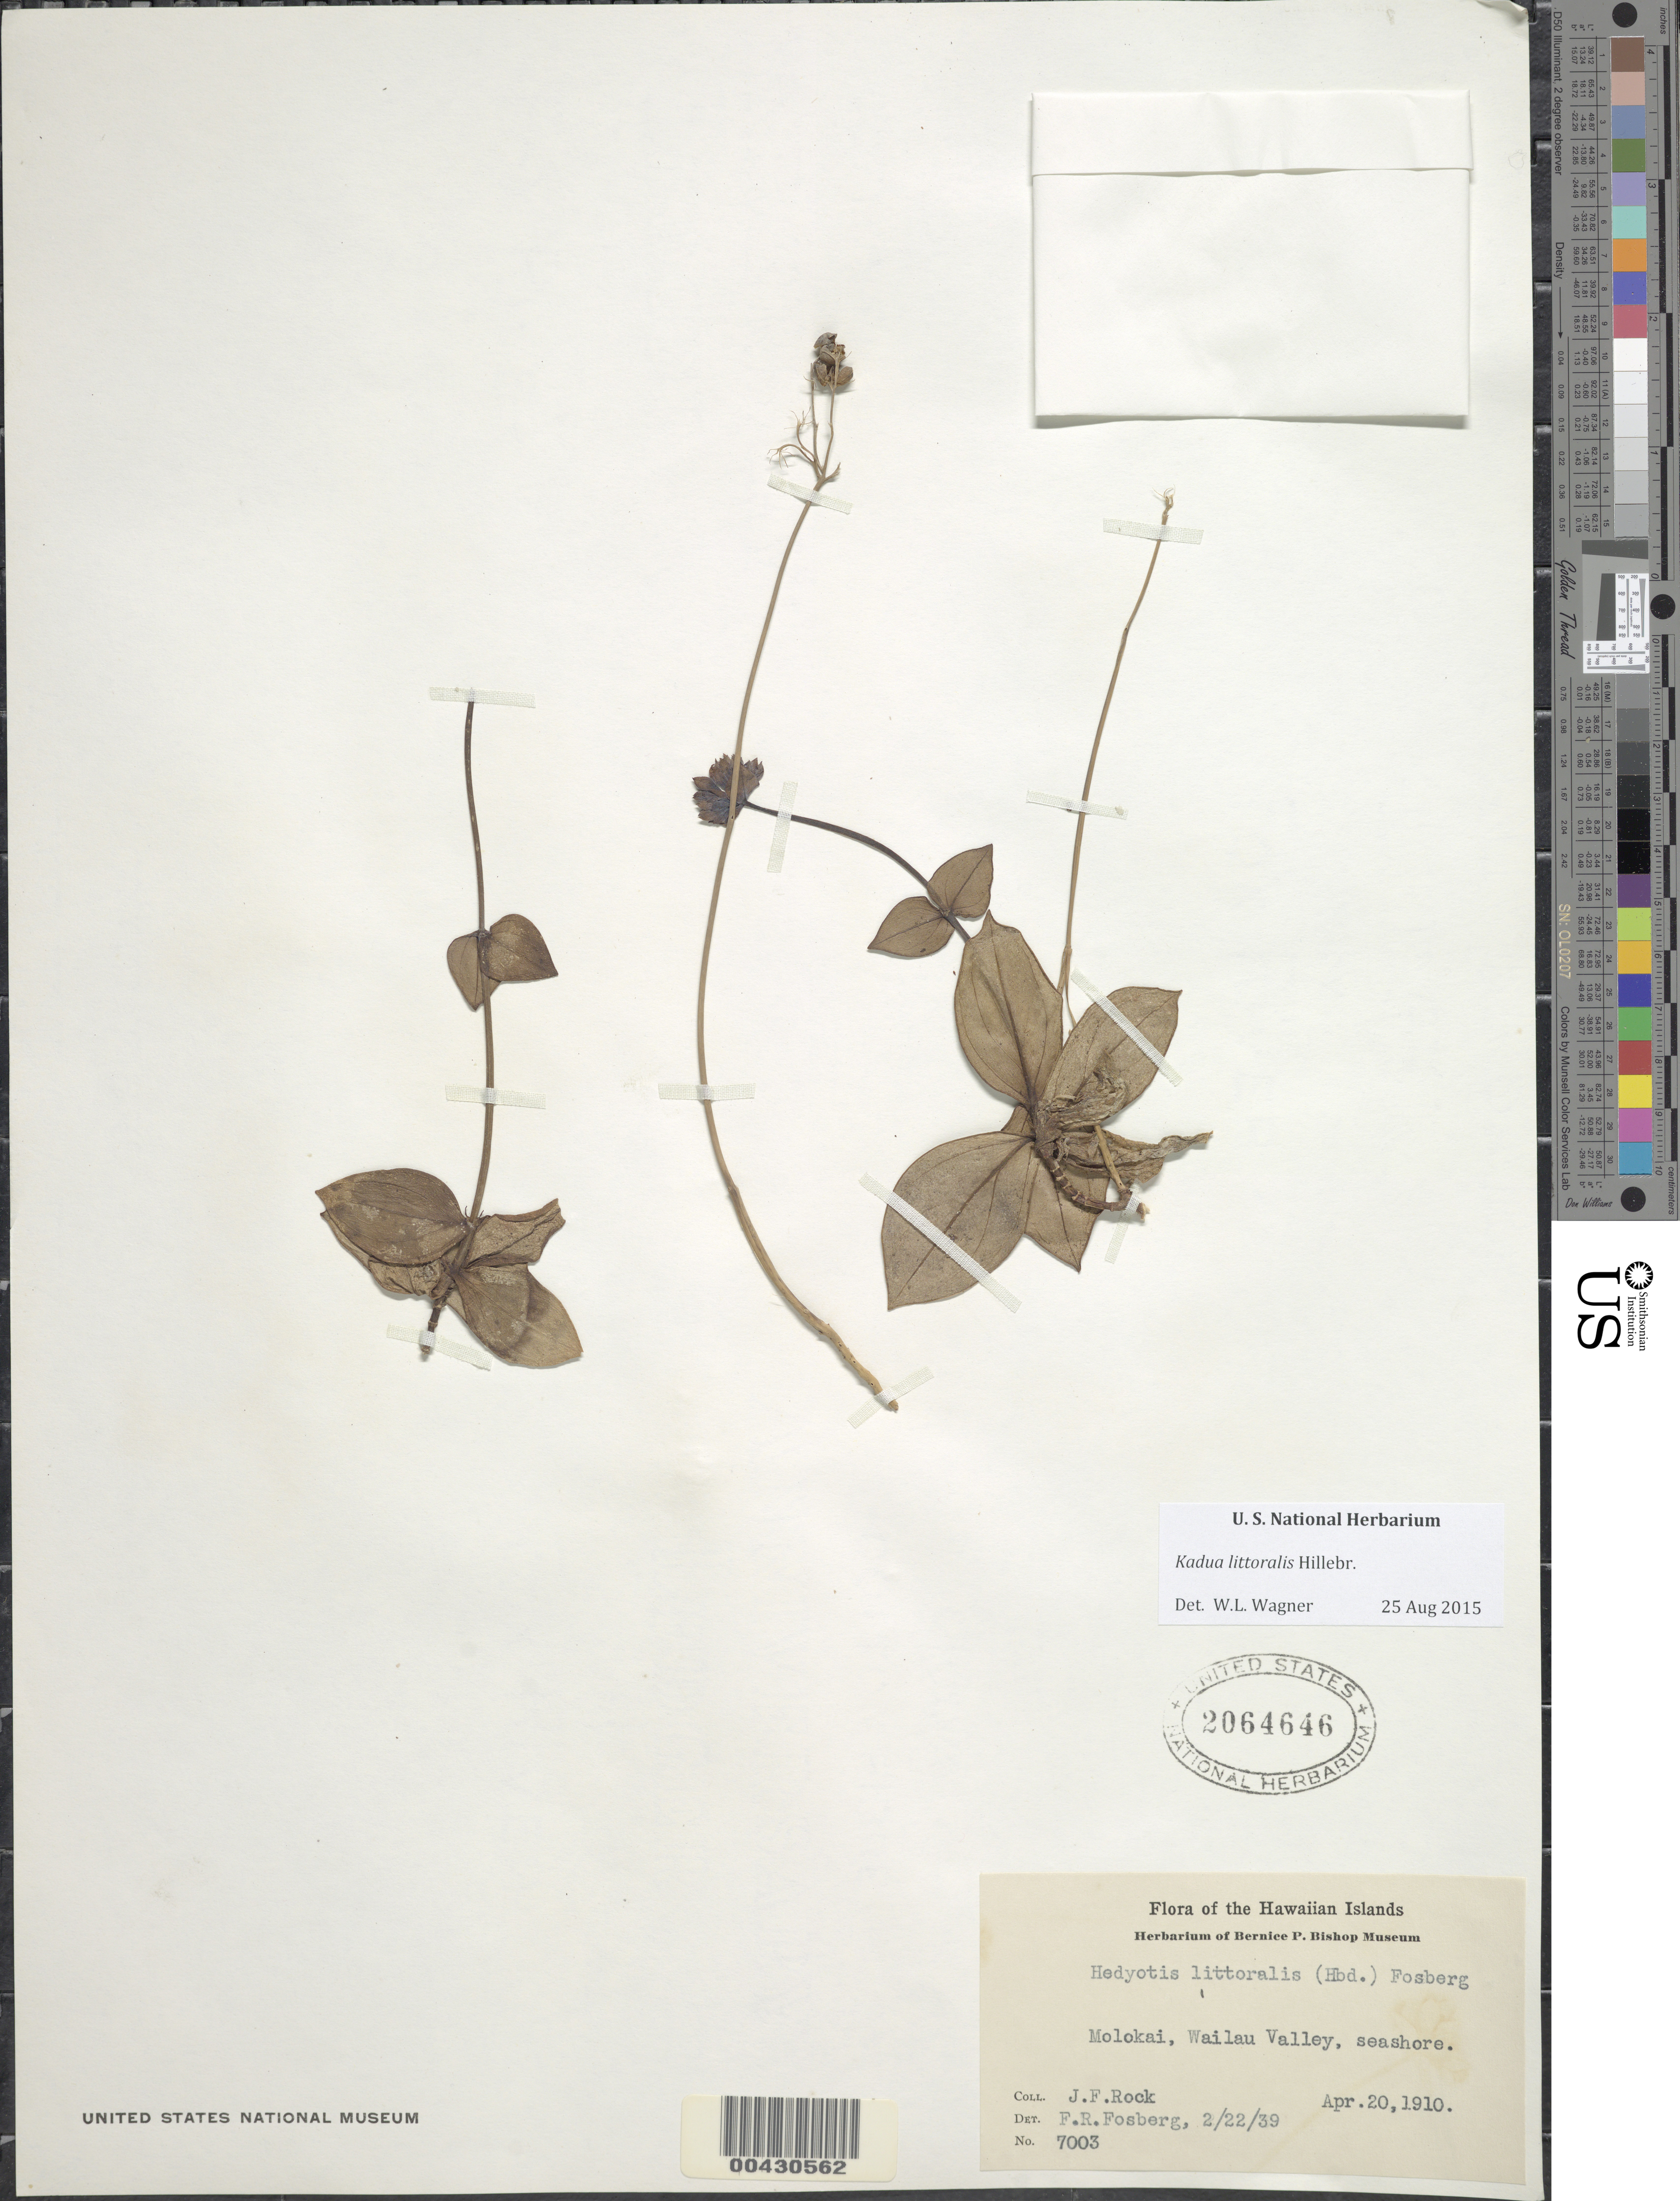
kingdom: Plantae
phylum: Tracheophyta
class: Magnoliopsida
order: Gentianales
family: Rubiaceae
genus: Kadua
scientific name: Kadua littoralis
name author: Hillebr.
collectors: J. F. Rock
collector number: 7003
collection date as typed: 20 Apr 1910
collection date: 1910-04-20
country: United States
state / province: Hawaii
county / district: Maui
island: Moloka'i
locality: Wailau Valley, seashore.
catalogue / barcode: US 2064646